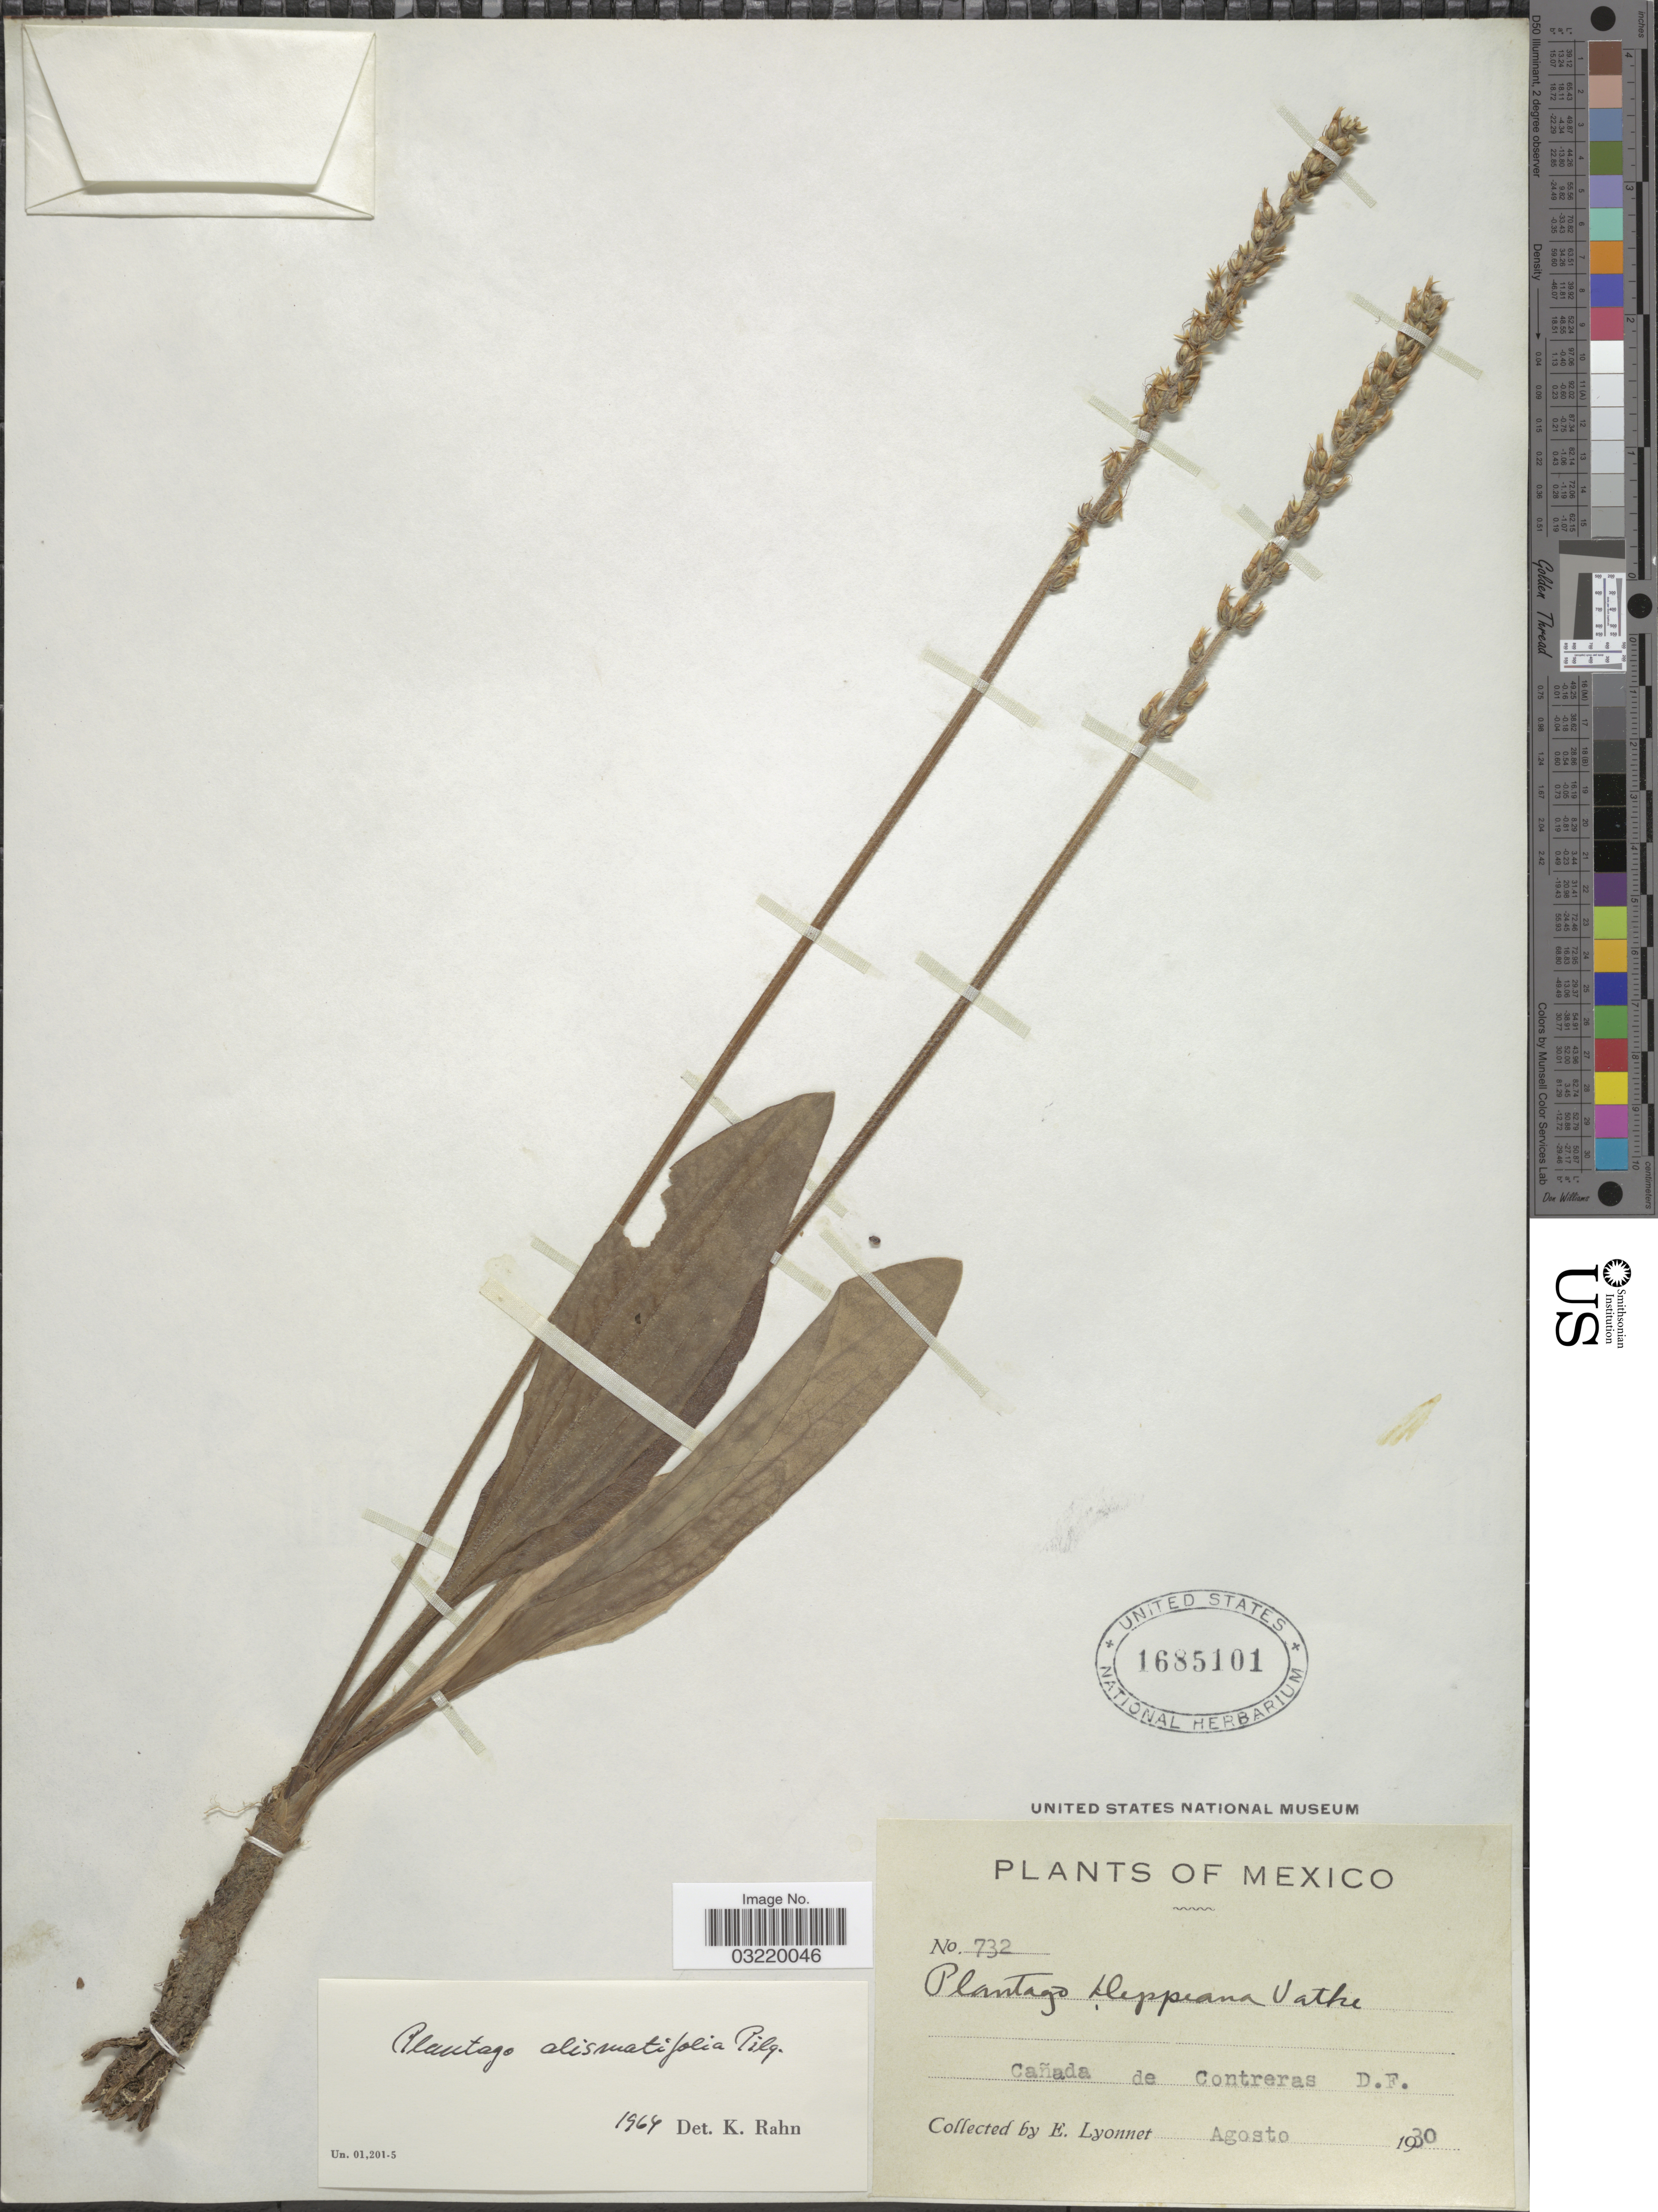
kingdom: Plantae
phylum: Tracheophyta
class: Magnoliopsida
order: Lamiales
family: Plantaginaceae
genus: Plantago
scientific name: Plantago alismatifolia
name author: Pilg.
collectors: E. Lyonnet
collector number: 732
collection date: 1930-08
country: Mexico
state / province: Distrito Federal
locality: Cañada de Contreras D. F.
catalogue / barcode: US 1685101